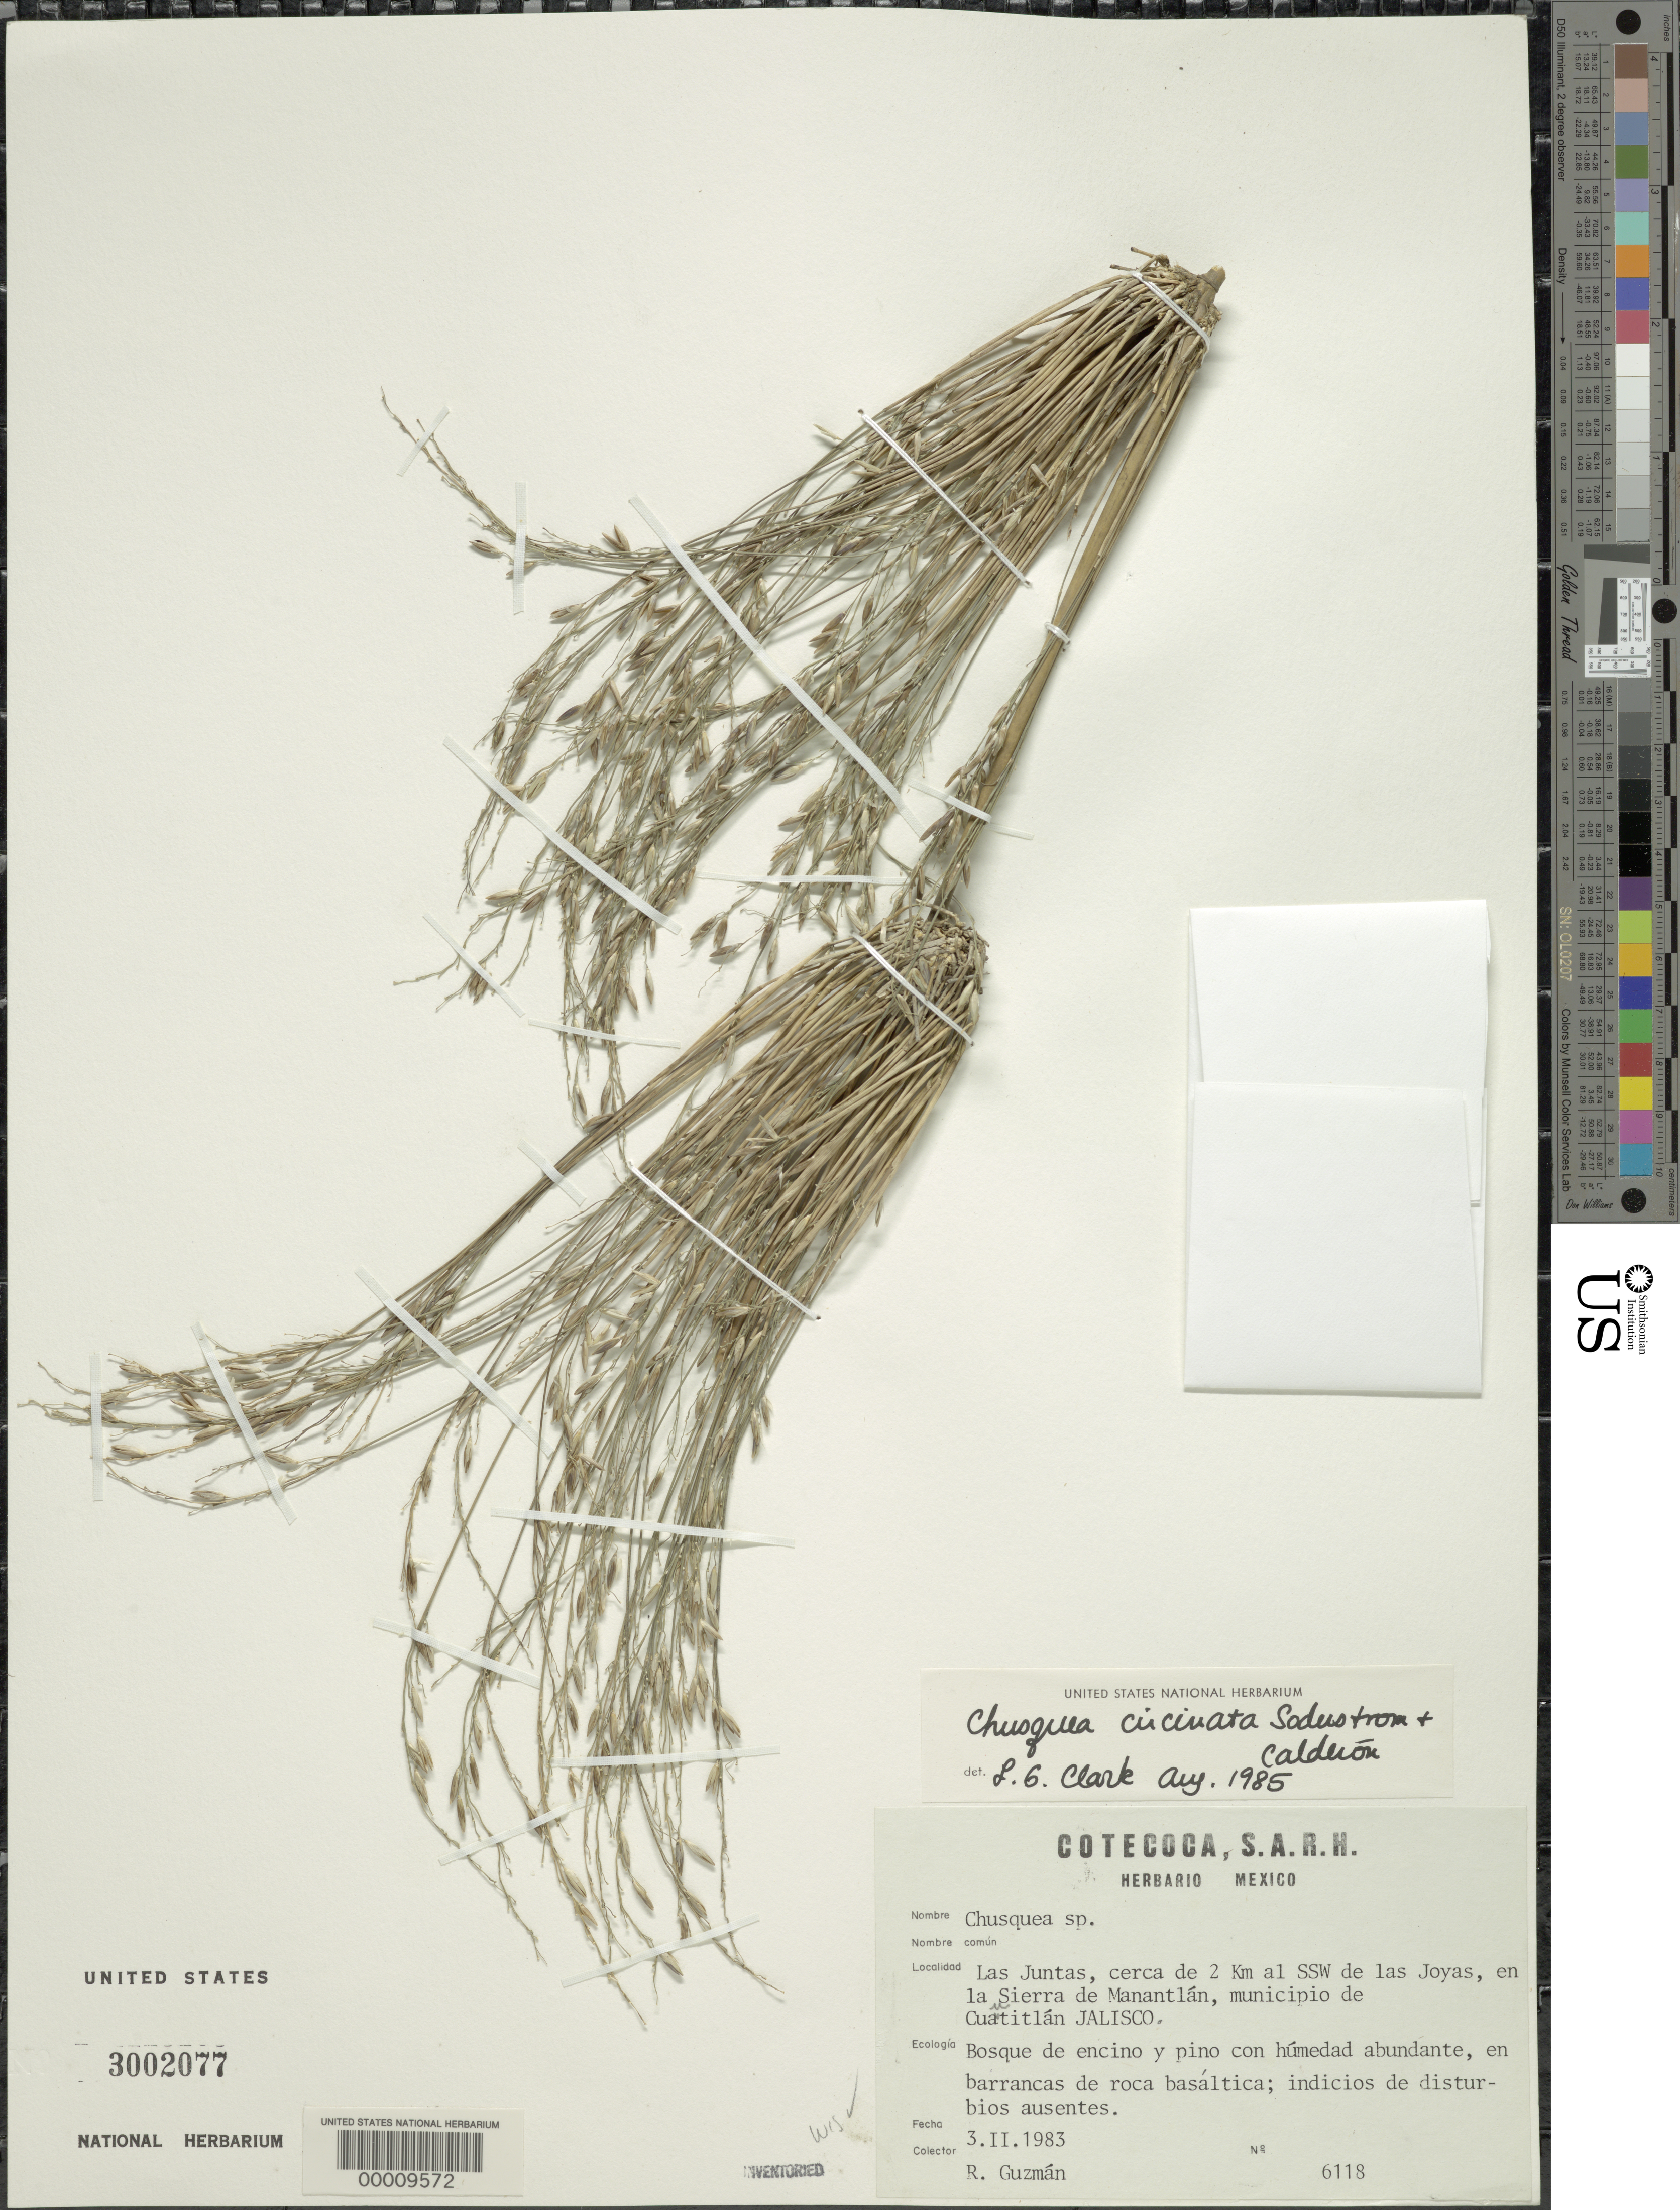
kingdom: Plantae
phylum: Tracheophyta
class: Liliopsida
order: Poales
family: Poaceae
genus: Chusquea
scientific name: Chusquea circinata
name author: Soderstr. & C. E. Calderón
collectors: R. Guzman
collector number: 6118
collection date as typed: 03 Feb 1983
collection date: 1983-02-03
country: Mexico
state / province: Jalisco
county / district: Cuautitlan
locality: Las Juntas, Sierra de Manantlan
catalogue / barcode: US 3002077